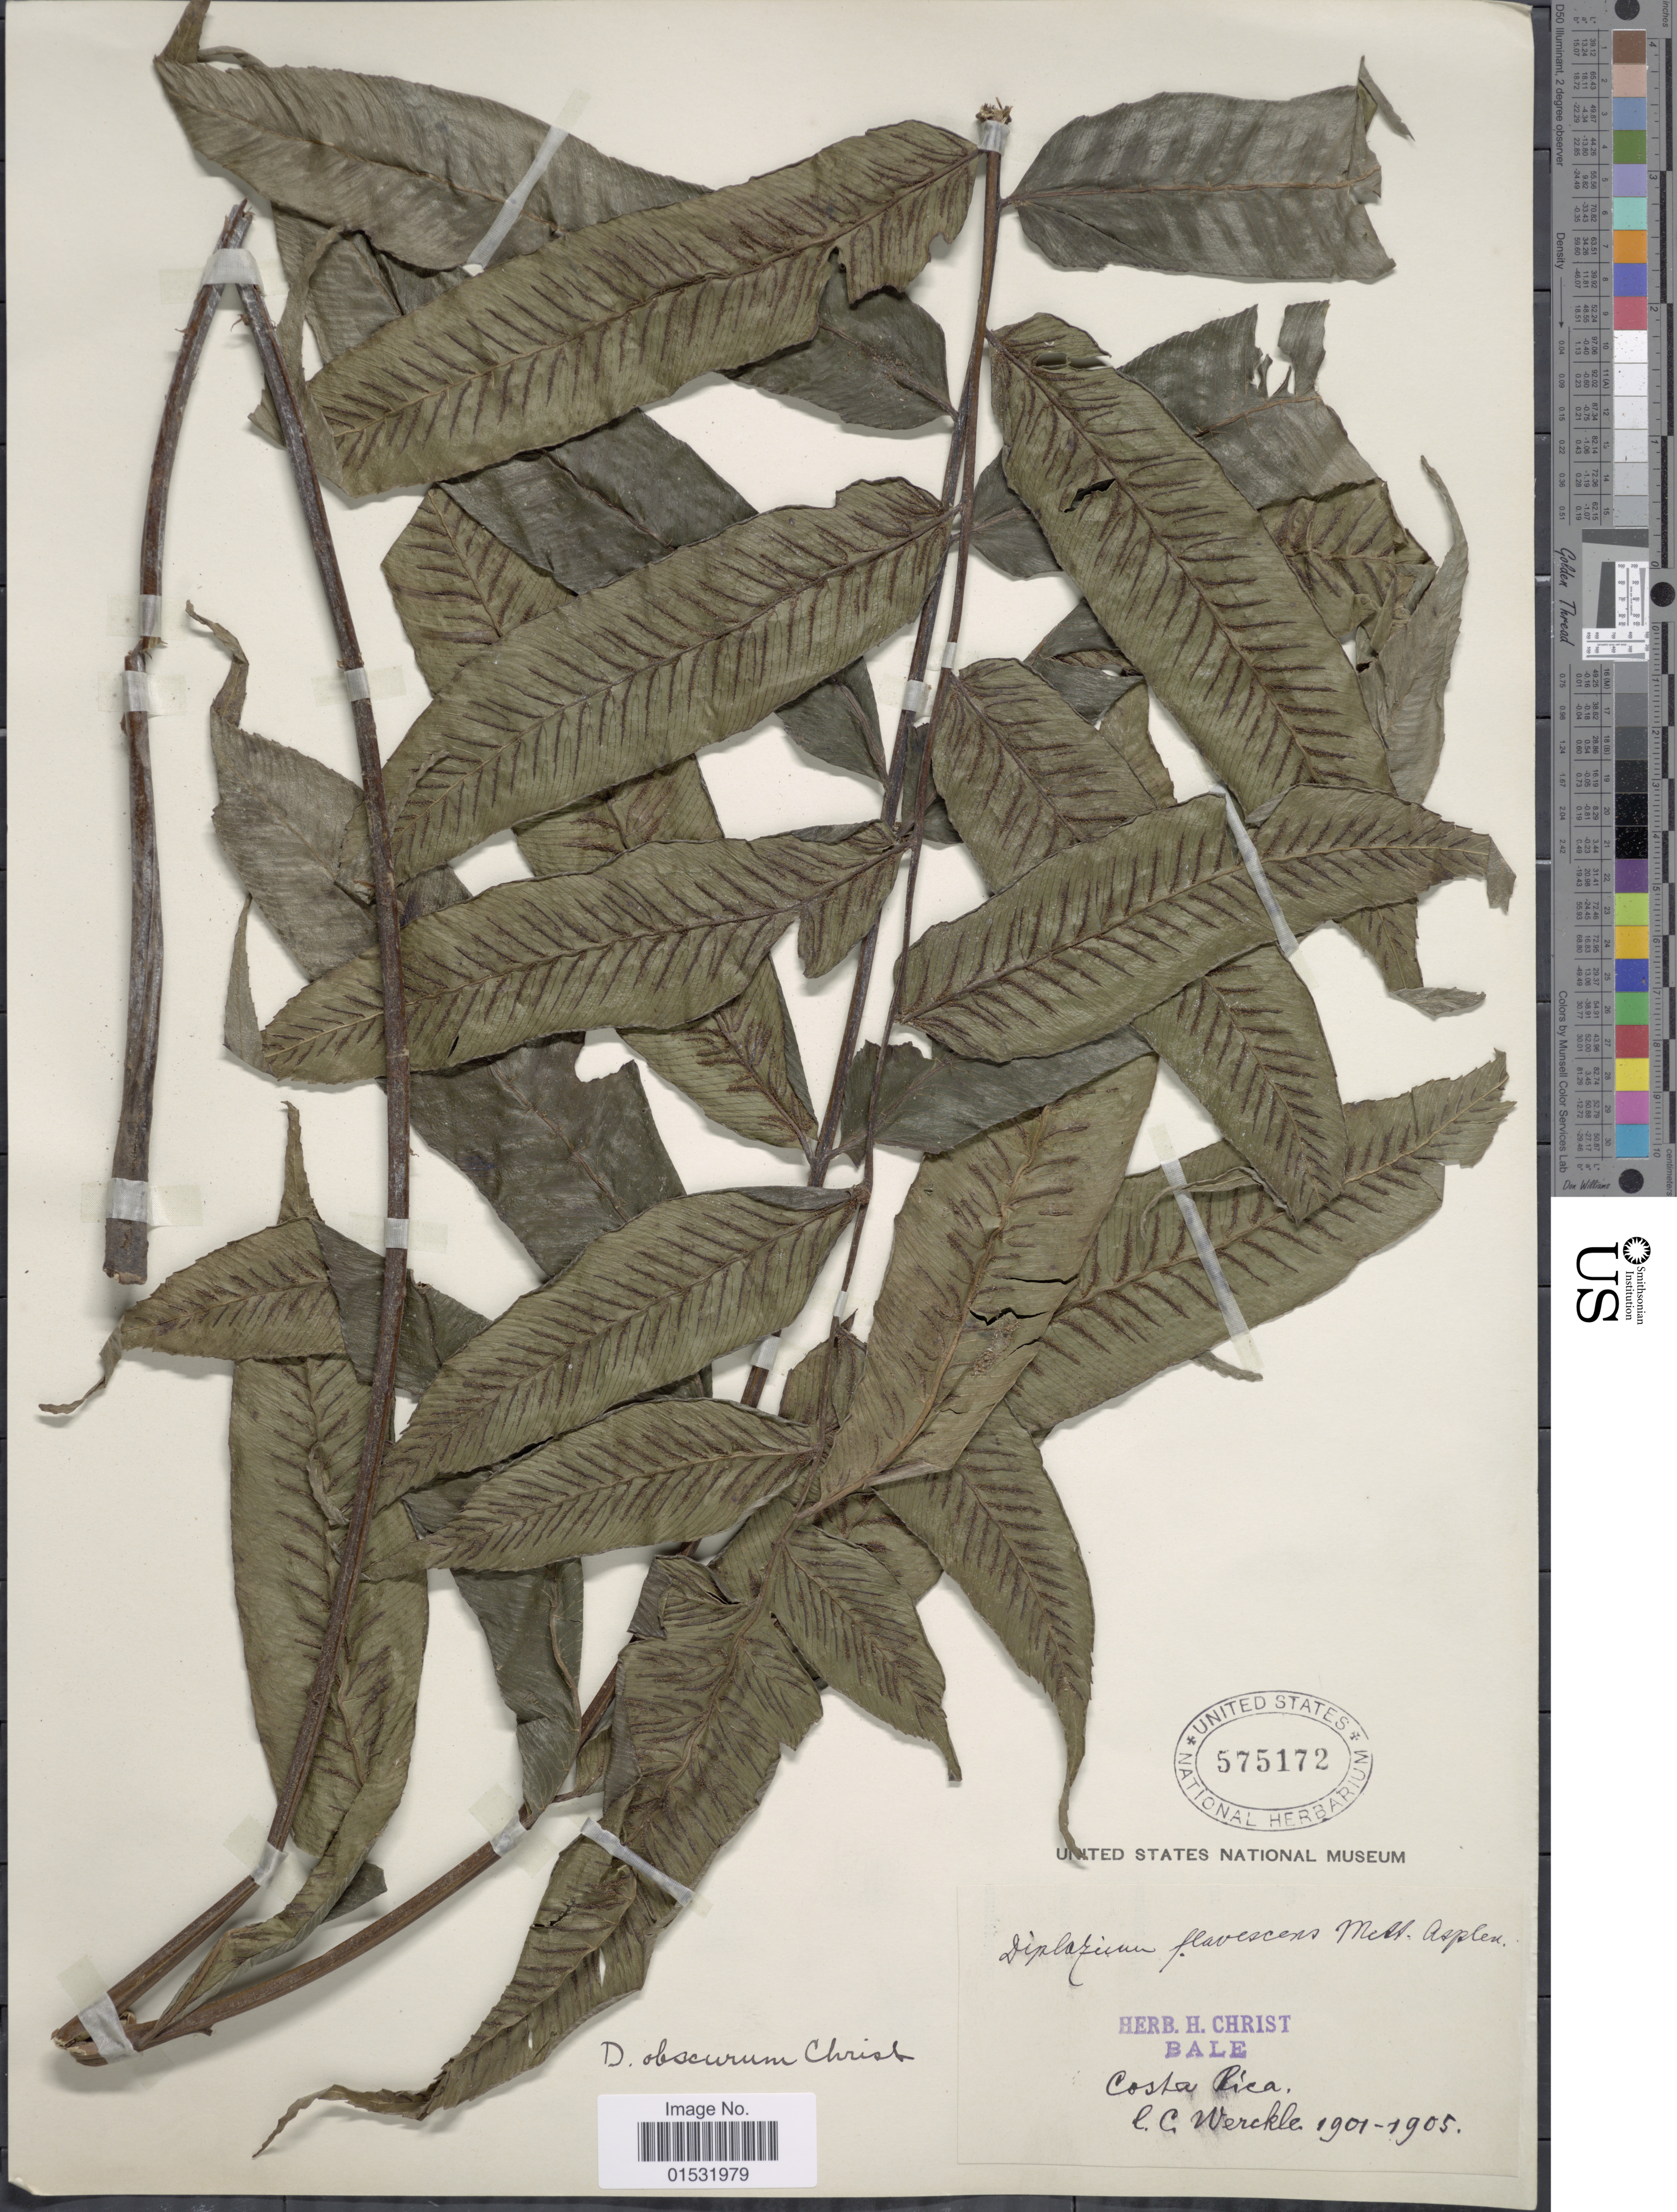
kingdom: Plantae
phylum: Tracheophyta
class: Polypodiopsida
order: Polypodiales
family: Athyriaceae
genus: Diplazium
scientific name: Diplazium obscurum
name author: Christ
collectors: C. C Wercklé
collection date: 1901/1905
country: Costa Rica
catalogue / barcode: US 575172